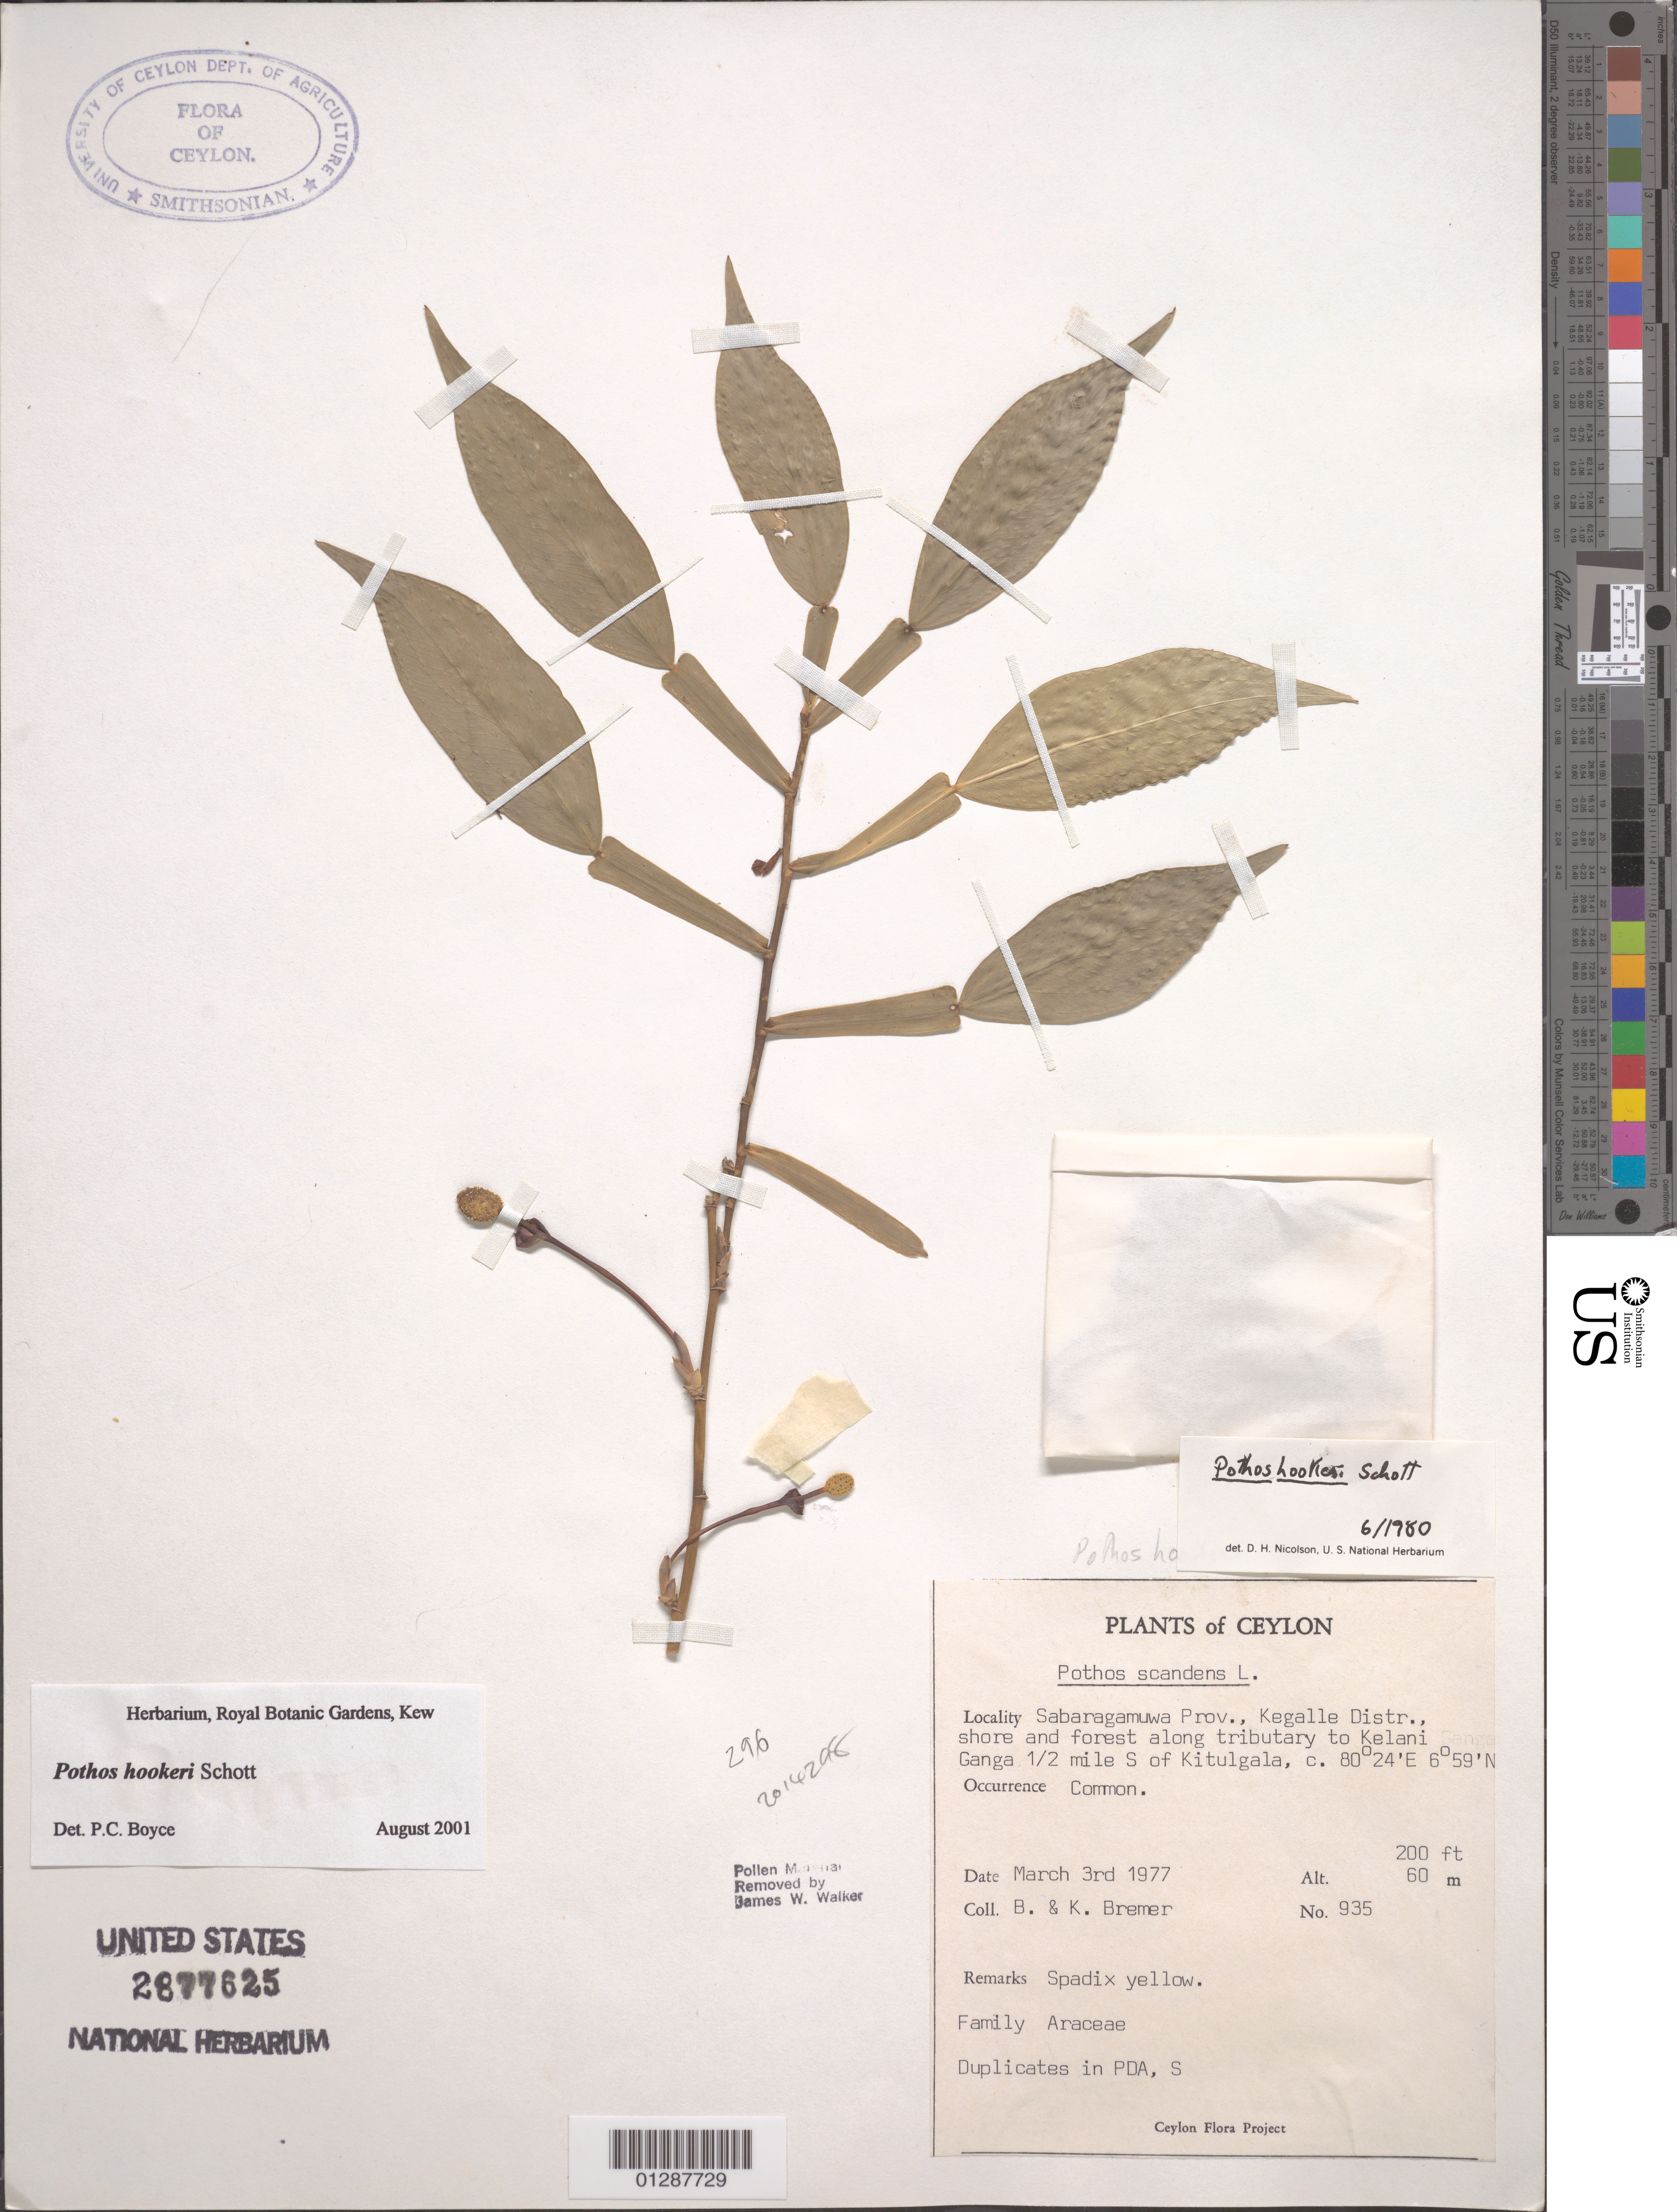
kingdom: Plantae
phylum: Tracheophyta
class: Liliopsida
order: Alismatales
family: Araceae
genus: Pothos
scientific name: Pothos hookeri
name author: Schott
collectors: B. Bremer & K. Bremer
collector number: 935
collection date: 1977-03-03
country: Sri Lanka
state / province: Sabaragamuwa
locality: Ceylon. Kegalle Distr., shore and forest along tributary to Kelani Ganga ½ mile S of Kitulgala.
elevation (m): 60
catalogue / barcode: US 2877625